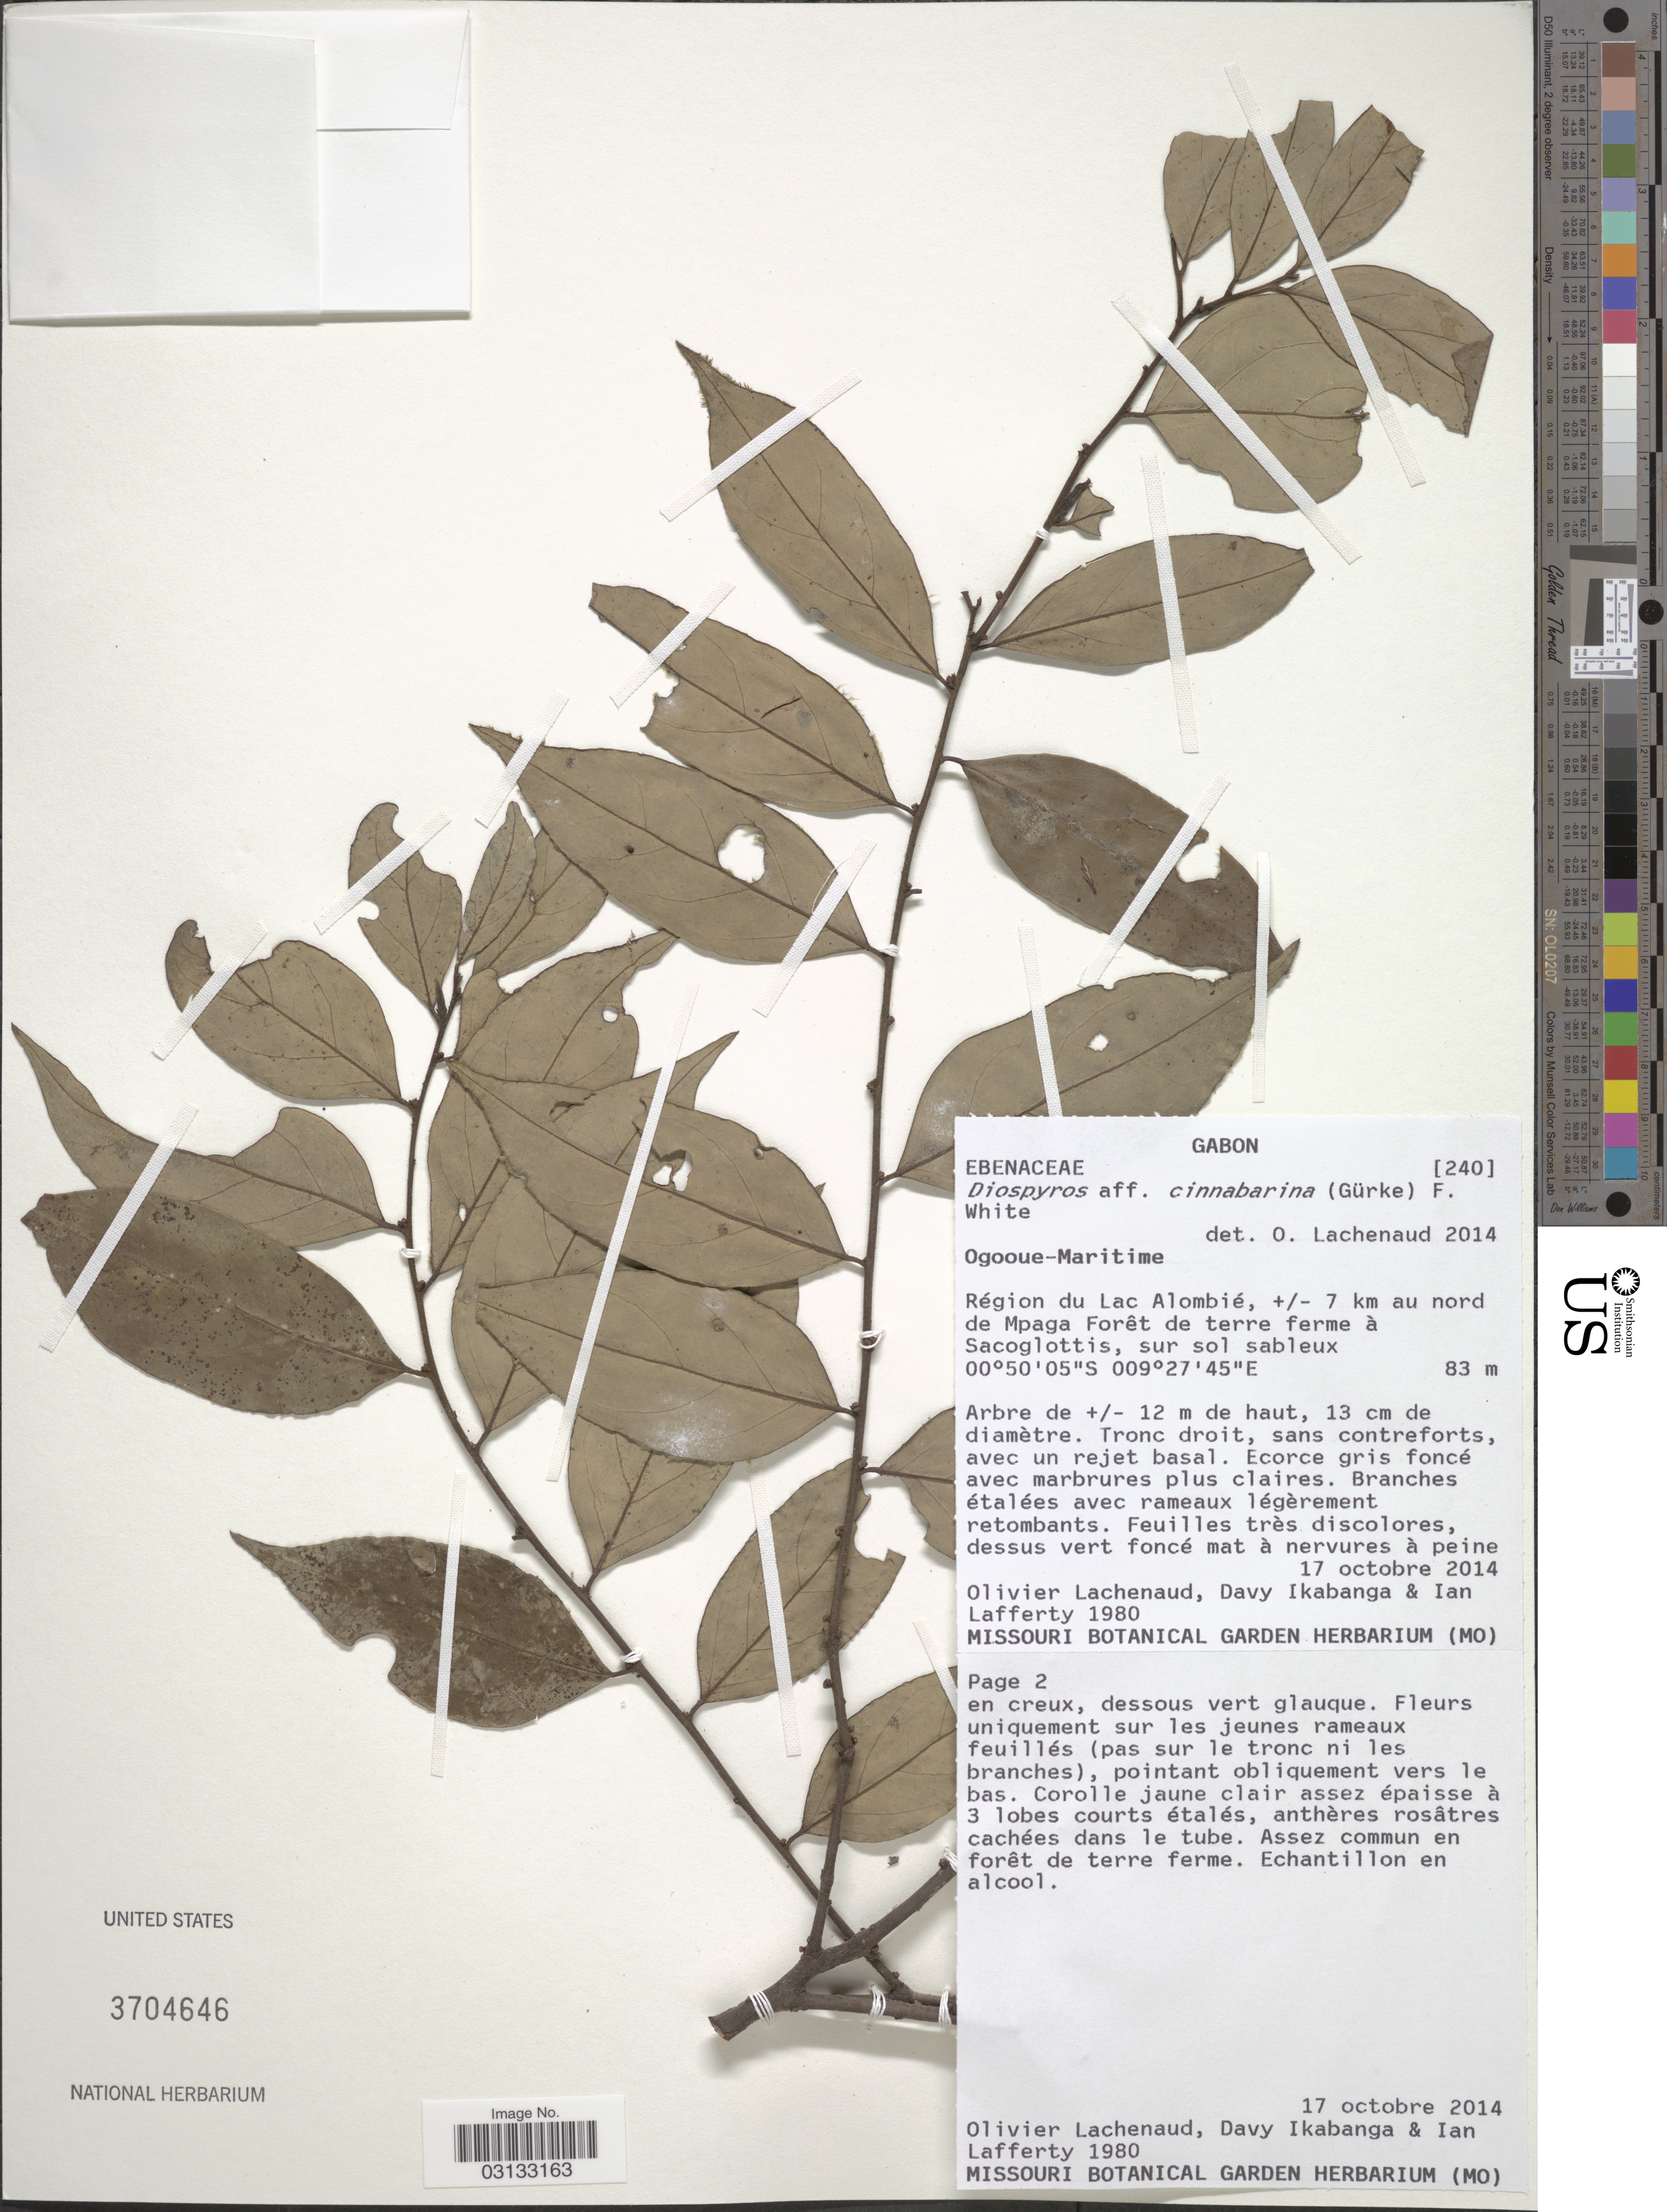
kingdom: Plantae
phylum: Tracheophyta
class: Magnoliopsida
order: Ericales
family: Ebenaceae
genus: Diospyros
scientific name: Diospyros cinnabarina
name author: (Gürke) F. White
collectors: O. Lachenaud, D. Ikabanga & I. Lafferty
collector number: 1980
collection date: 2014-10-17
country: Gabon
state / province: Ogooue-Maritime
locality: Région du Lac Alombié,+/- 7 km au nord de Mpaga Forêt de terre ferme à Sacoglottis, sur sol sableux.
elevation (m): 83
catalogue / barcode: US 3704646